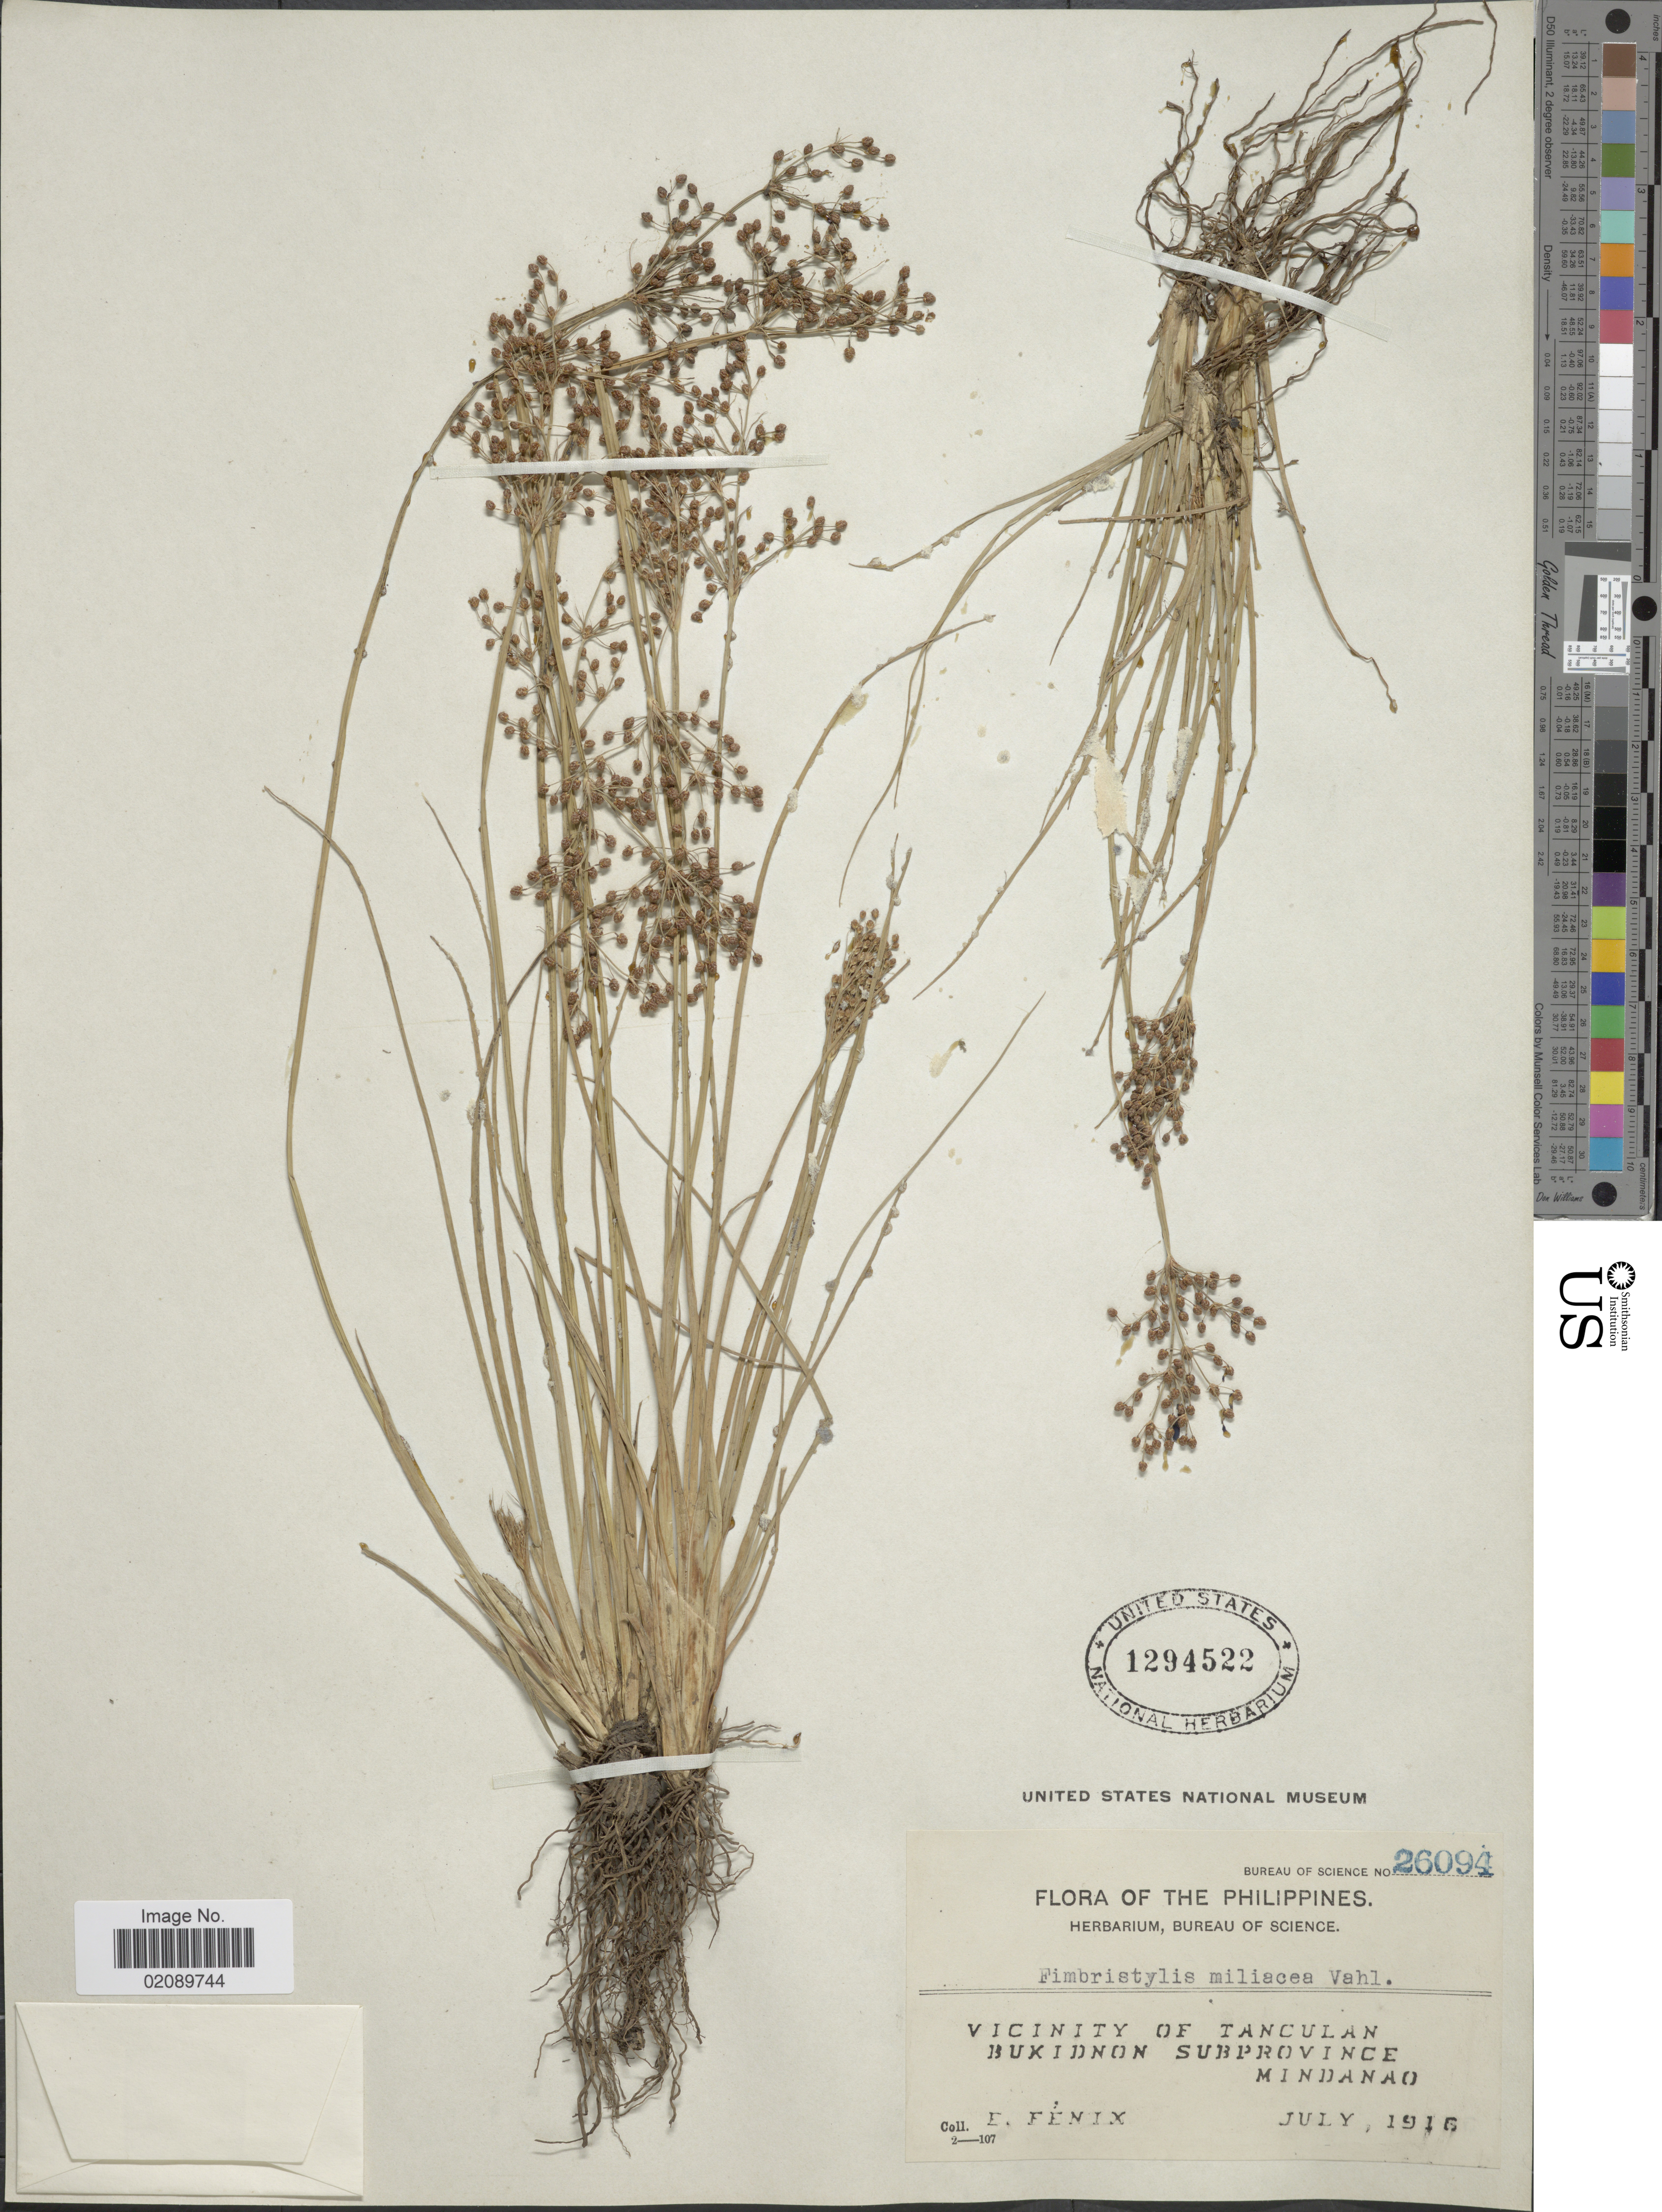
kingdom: Plantae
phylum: Tracheophyta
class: Liliopsida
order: Poales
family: Cyperaceae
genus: Fimbristylis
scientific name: Fimbristylis littoralis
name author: Gaudich.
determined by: Strong, M. T., (US), Smithsonian Institution - National Museum of Natural History (UNITED STATES)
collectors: E. Fénix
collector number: Bureau of Science 26094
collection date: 1916-07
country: Philippines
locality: Vicinity of Tanculan, Bukidnon Subprovince, Mindanao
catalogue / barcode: US 1294522